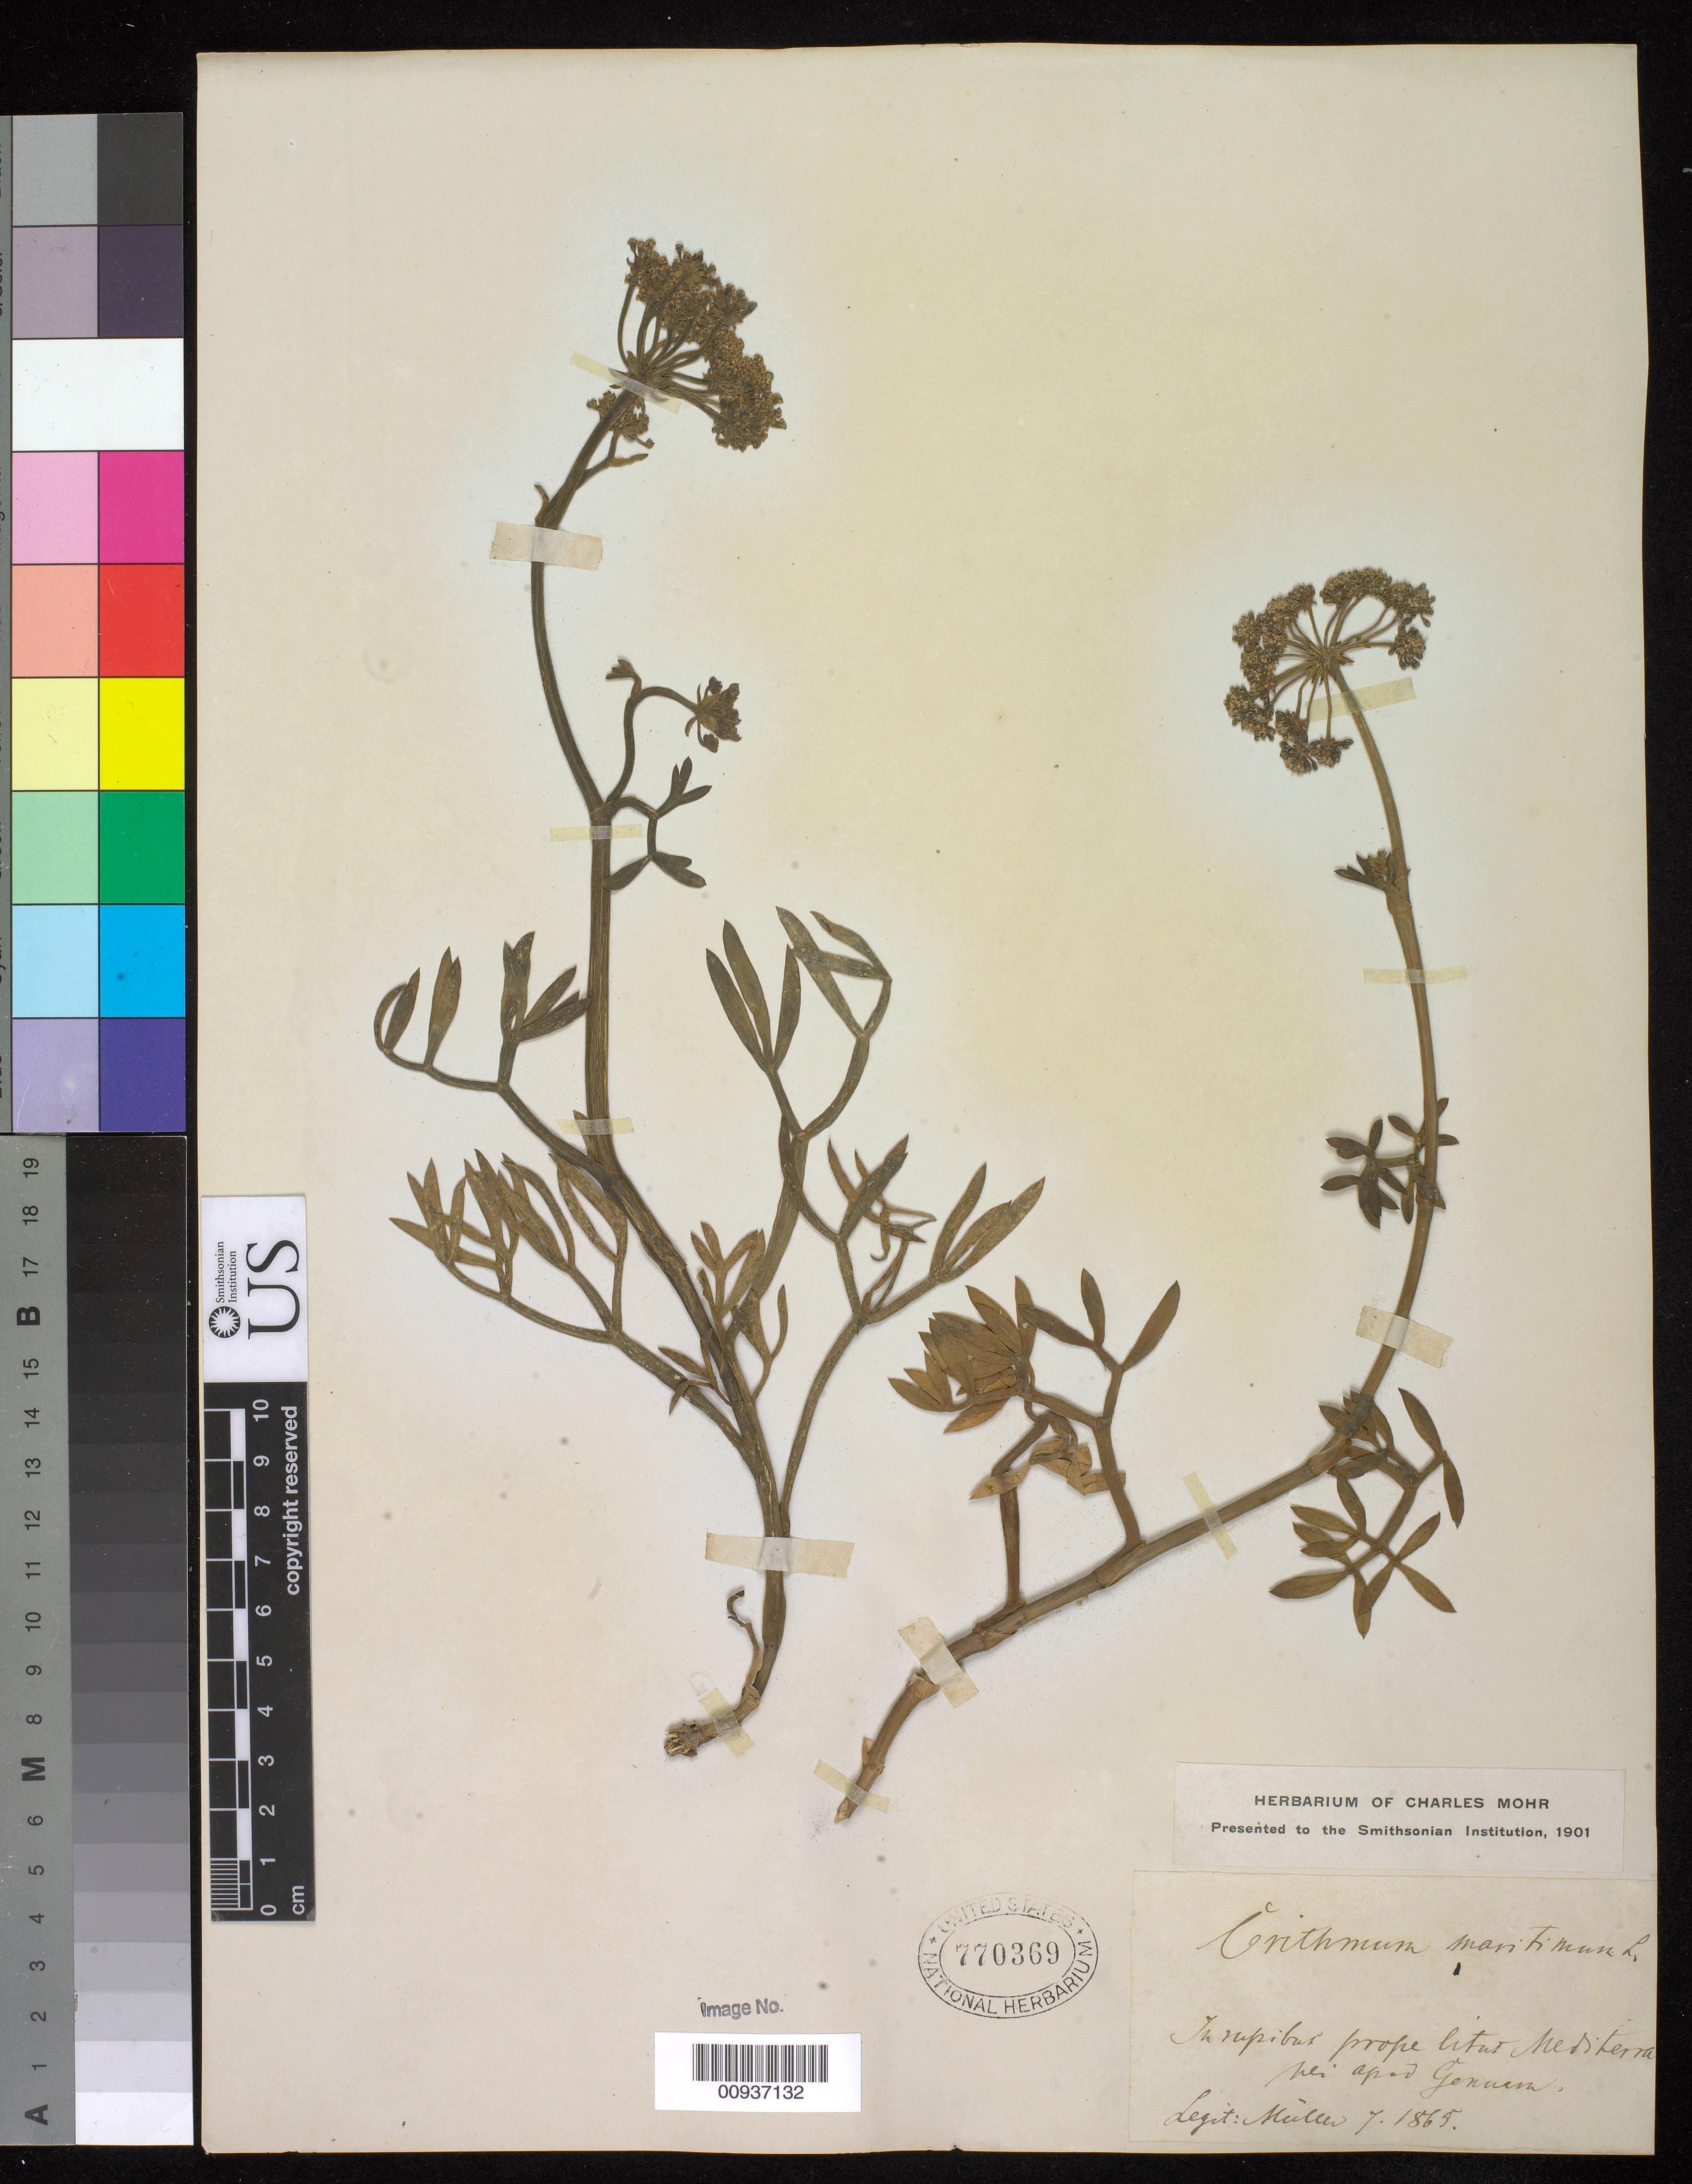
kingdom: Plantae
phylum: Tracheophyta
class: Magnoliopsida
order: Apiales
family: Apiaceae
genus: Crithmum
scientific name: Crithmum maritimum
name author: L.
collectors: -- Müller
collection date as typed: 1865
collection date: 1865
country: Italy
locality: In rupibus prope litus Mediterra [illegible] apud Genuam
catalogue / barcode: US 770369